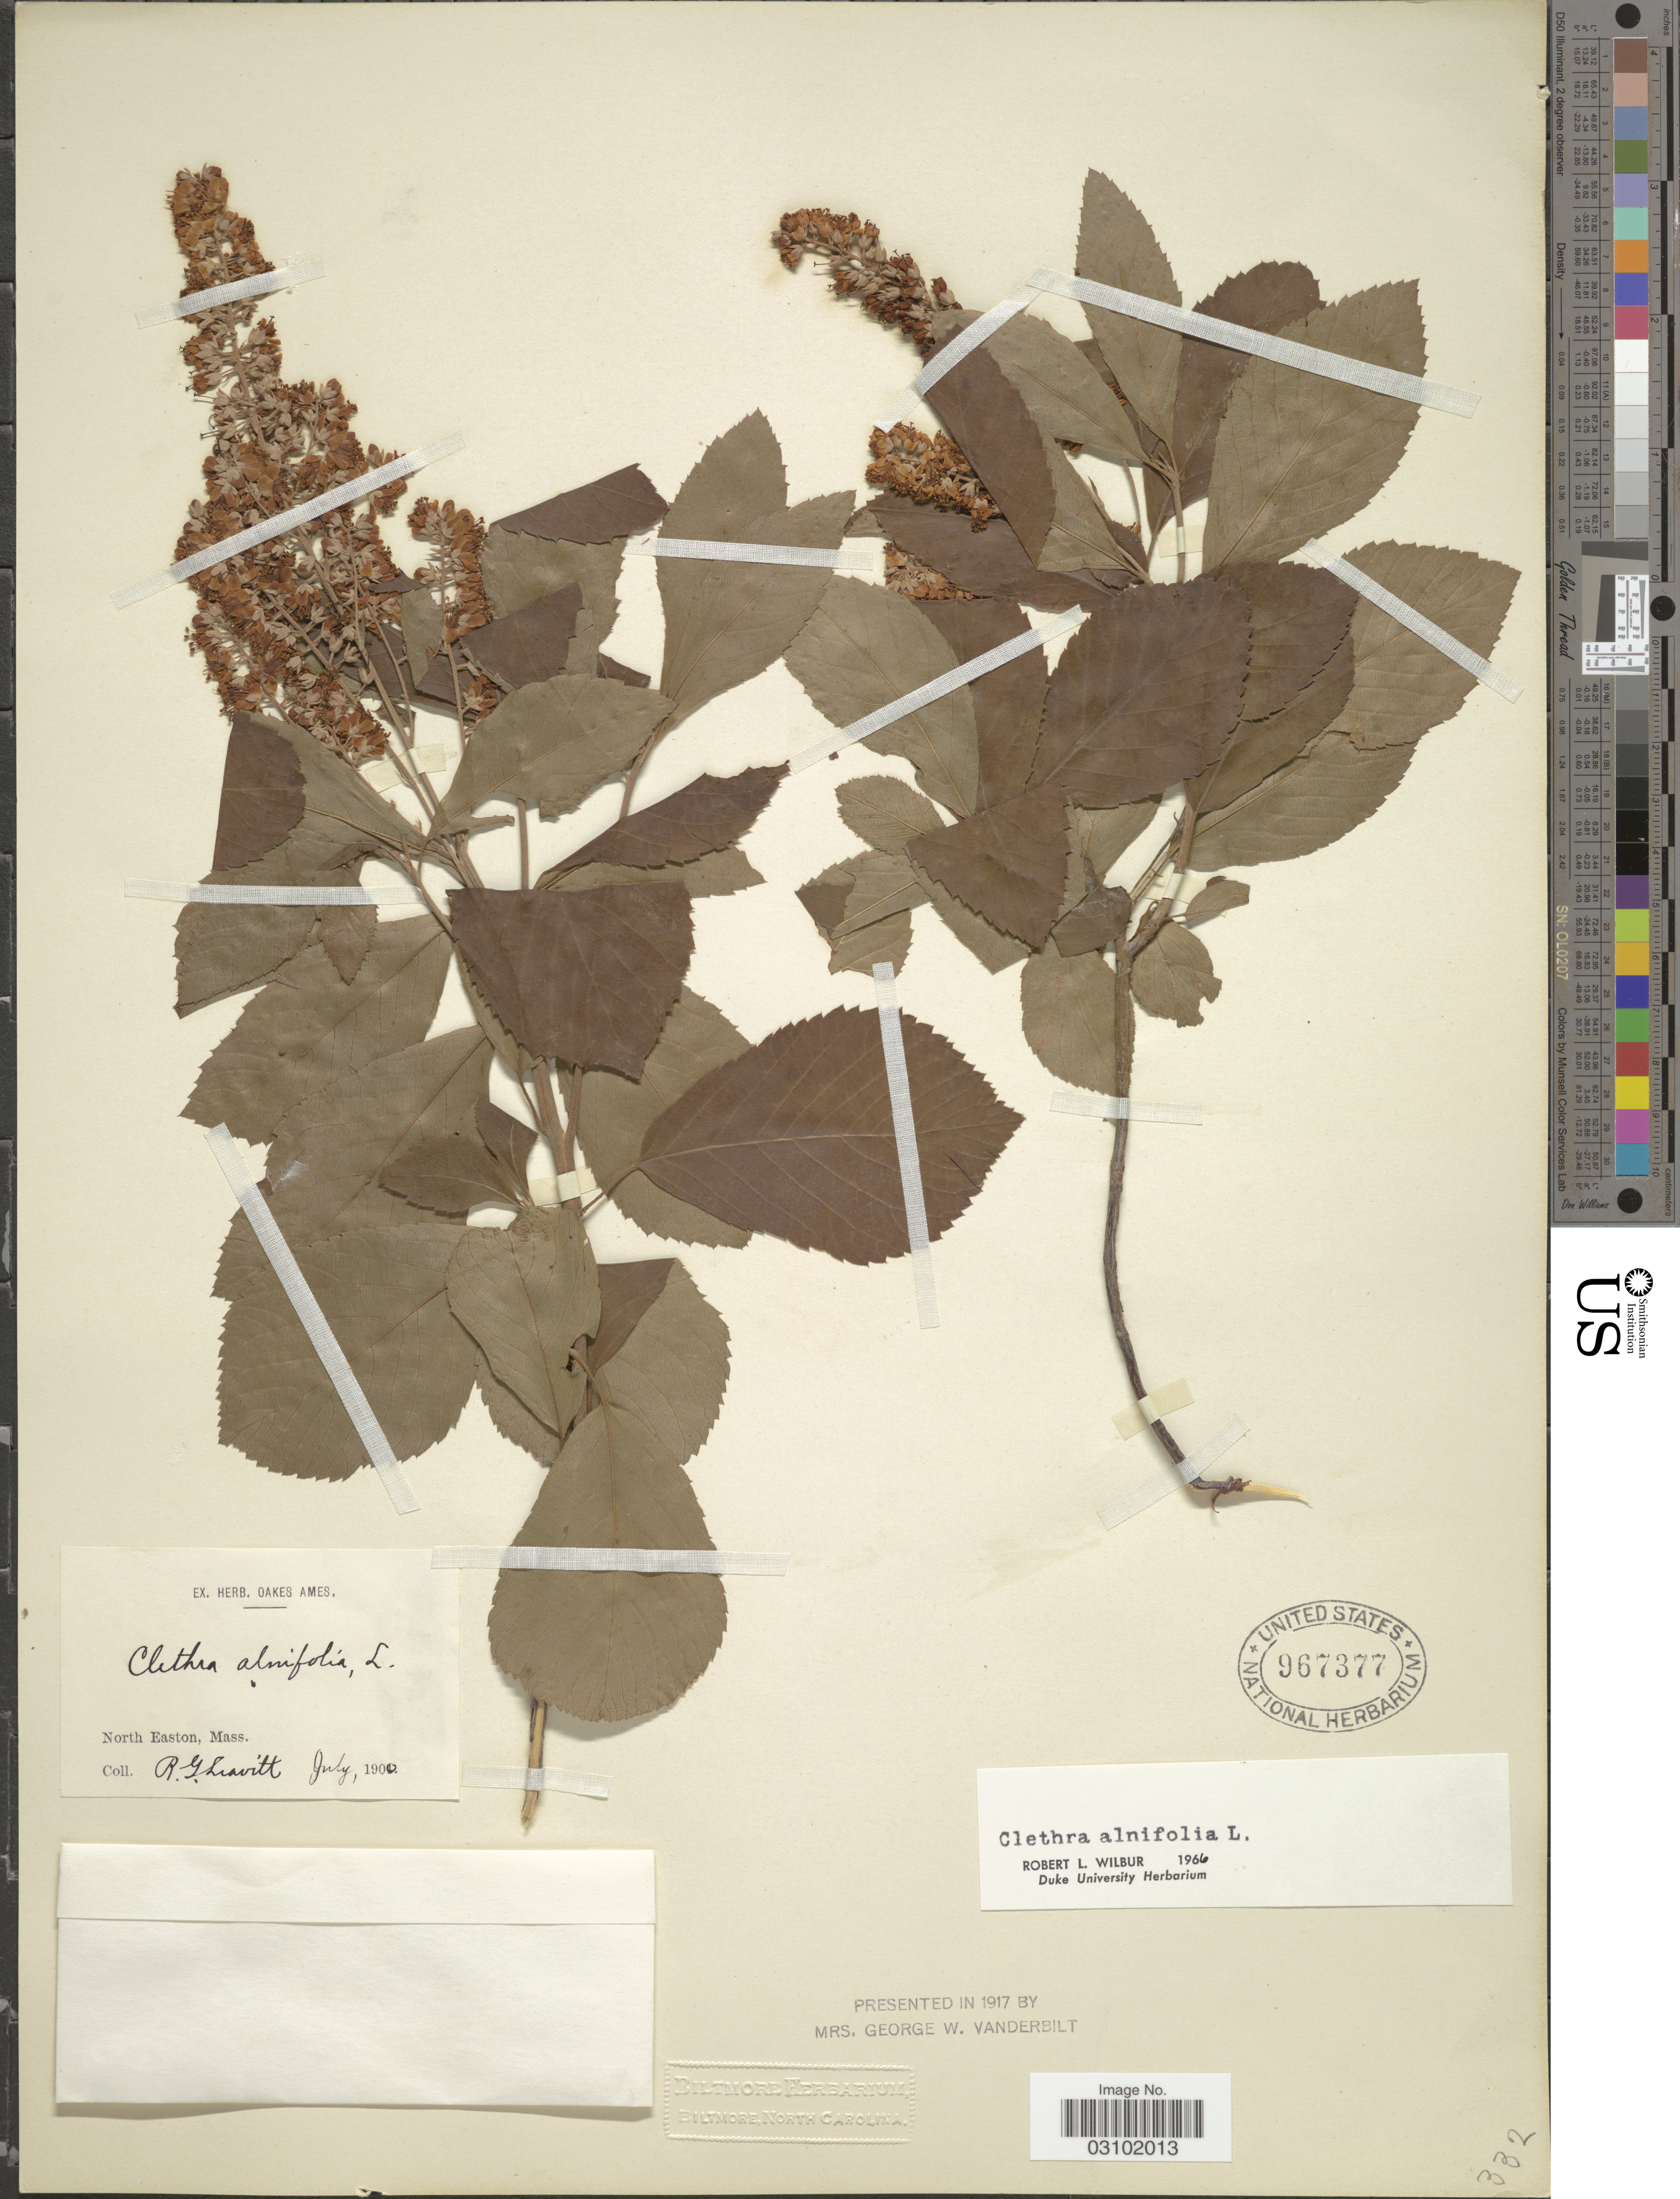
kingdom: Plantae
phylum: Tracheophyta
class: Magnoliopsida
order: Ericales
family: Clethraceae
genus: Clethra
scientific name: Clethra alnifolia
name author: L.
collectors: R. G. Leavitt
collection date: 1900-07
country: United States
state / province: Massachusetts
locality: North Easton.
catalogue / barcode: US 967377